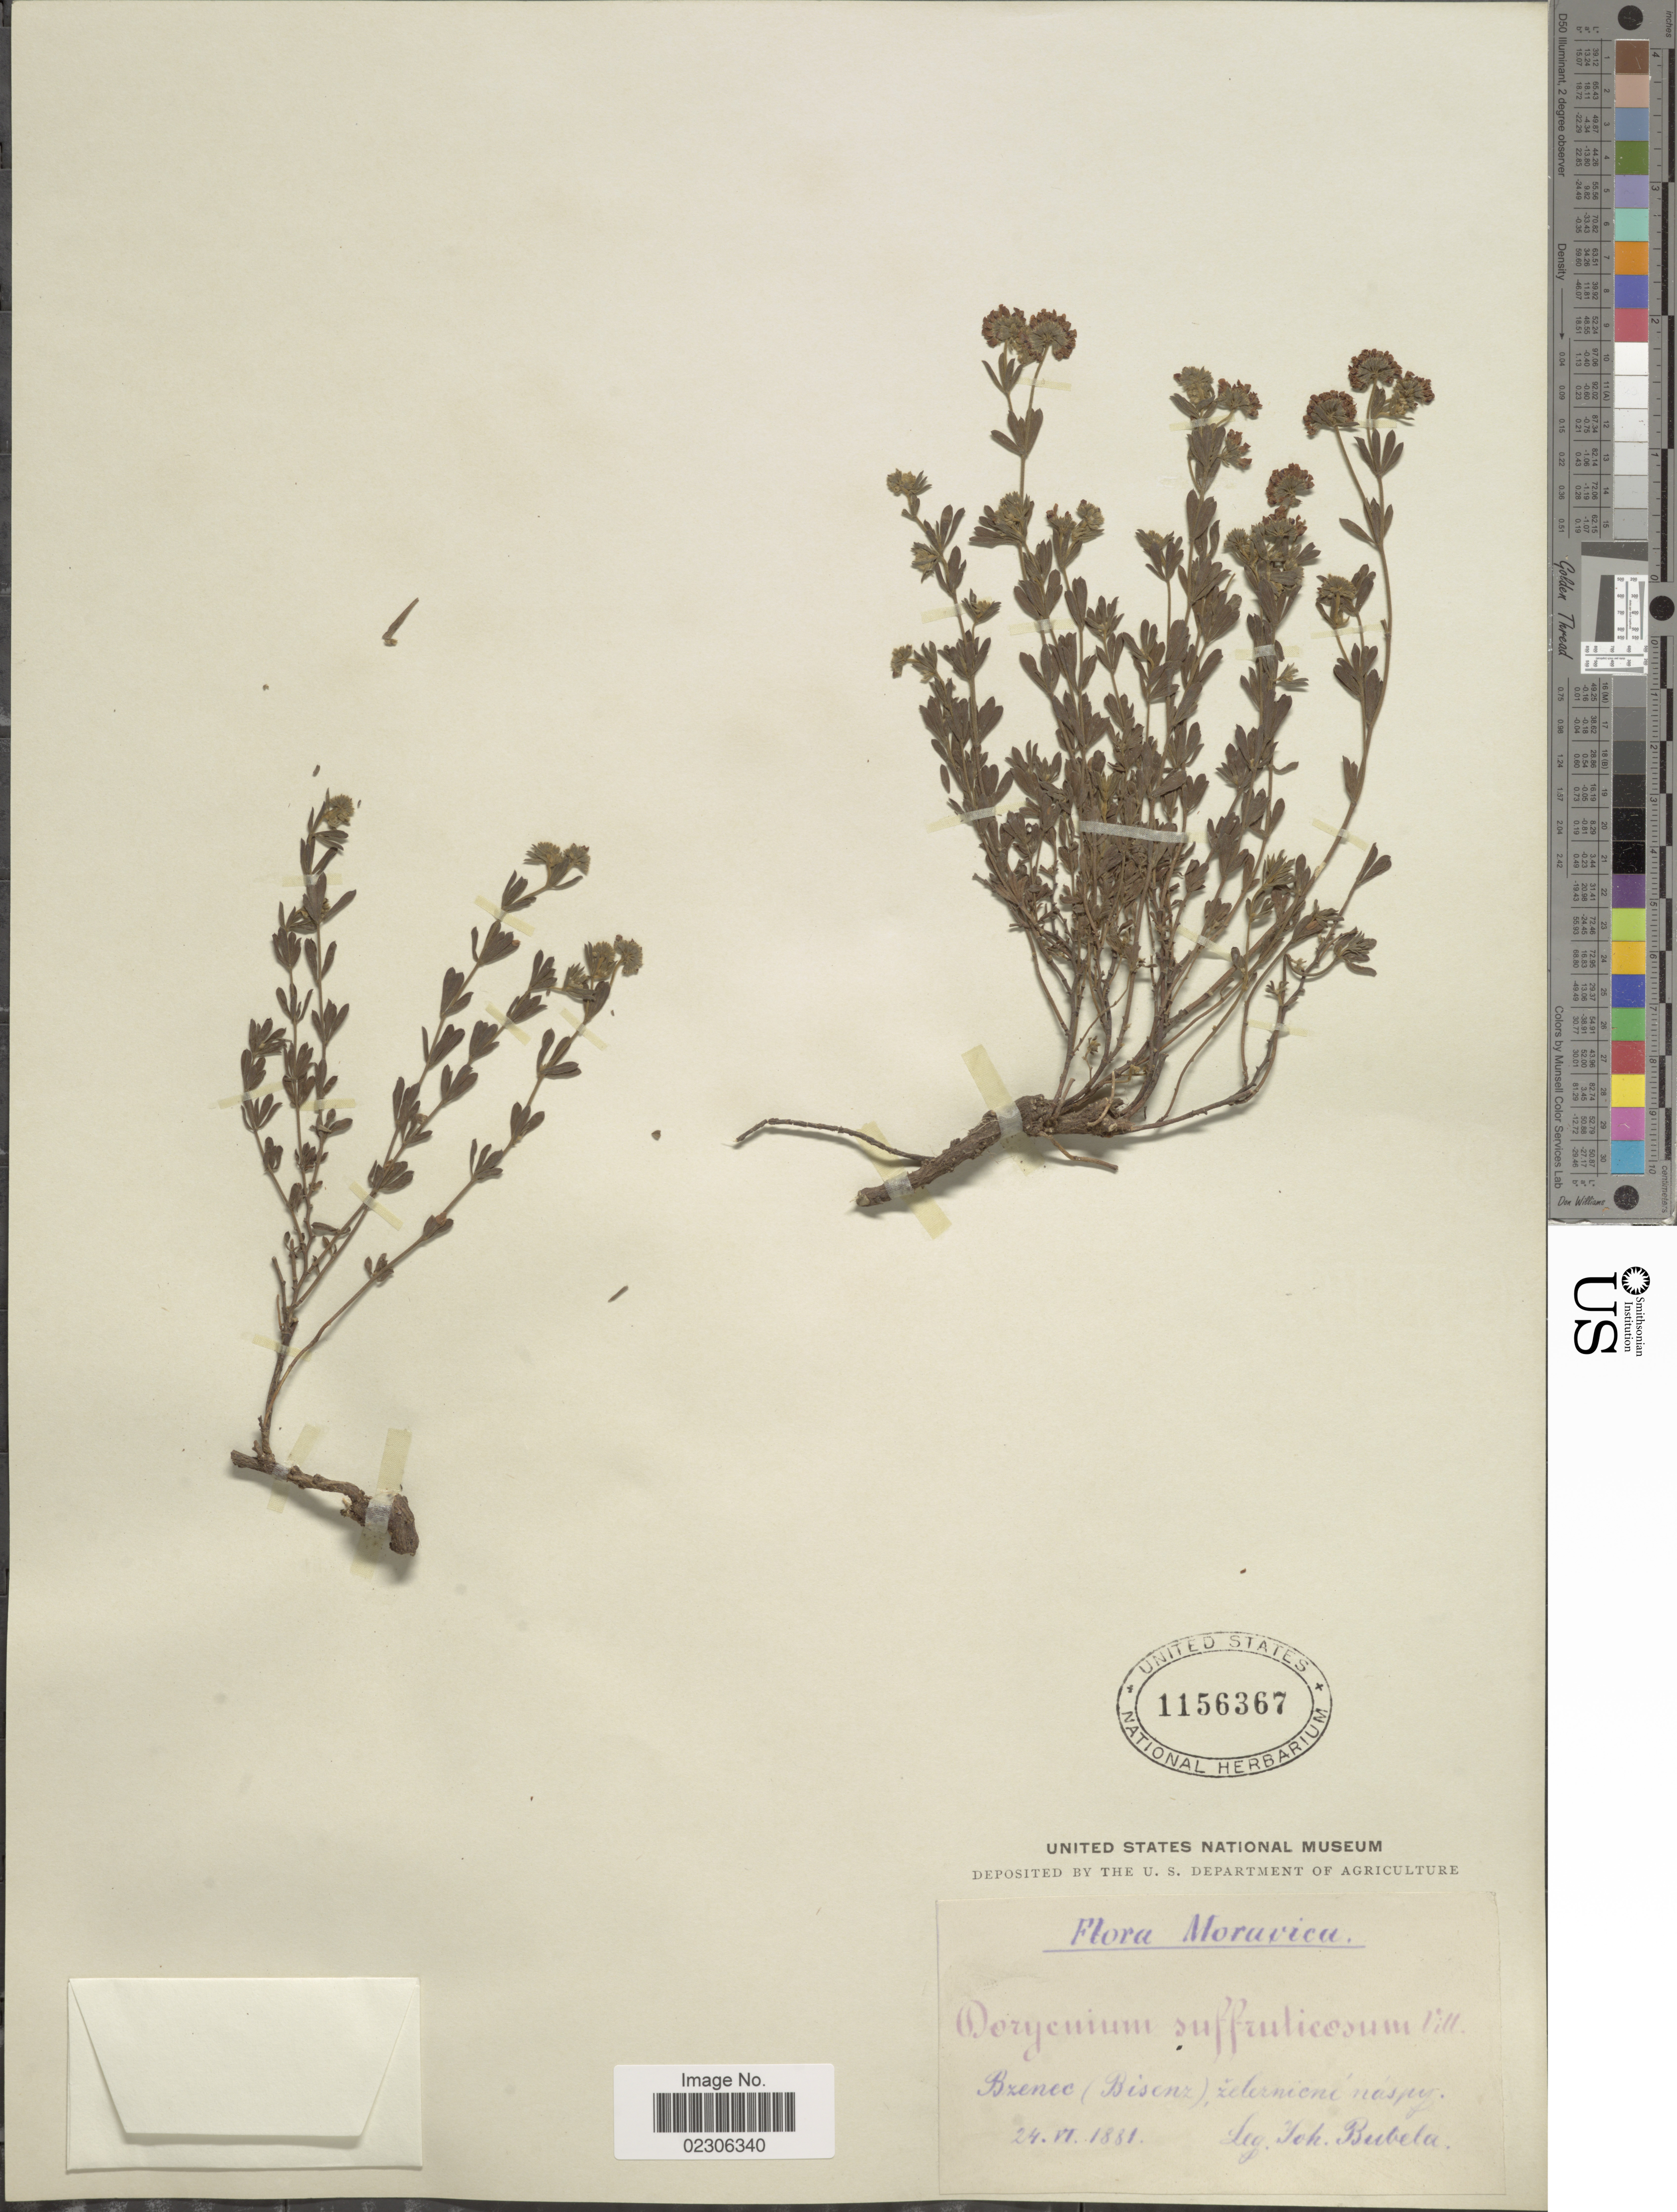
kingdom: Plantae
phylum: Tracheophyta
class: Magnoliopsida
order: Fabales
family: Fabaceae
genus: Dorycnium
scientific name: Dorycnium suffruticosum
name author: Vill.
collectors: J. Bubela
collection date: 1881-06-24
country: Czechia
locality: Moravica, Bzenec ( Bisenz) zelernine Nesoy [interpreted]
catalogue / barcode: US 1156367